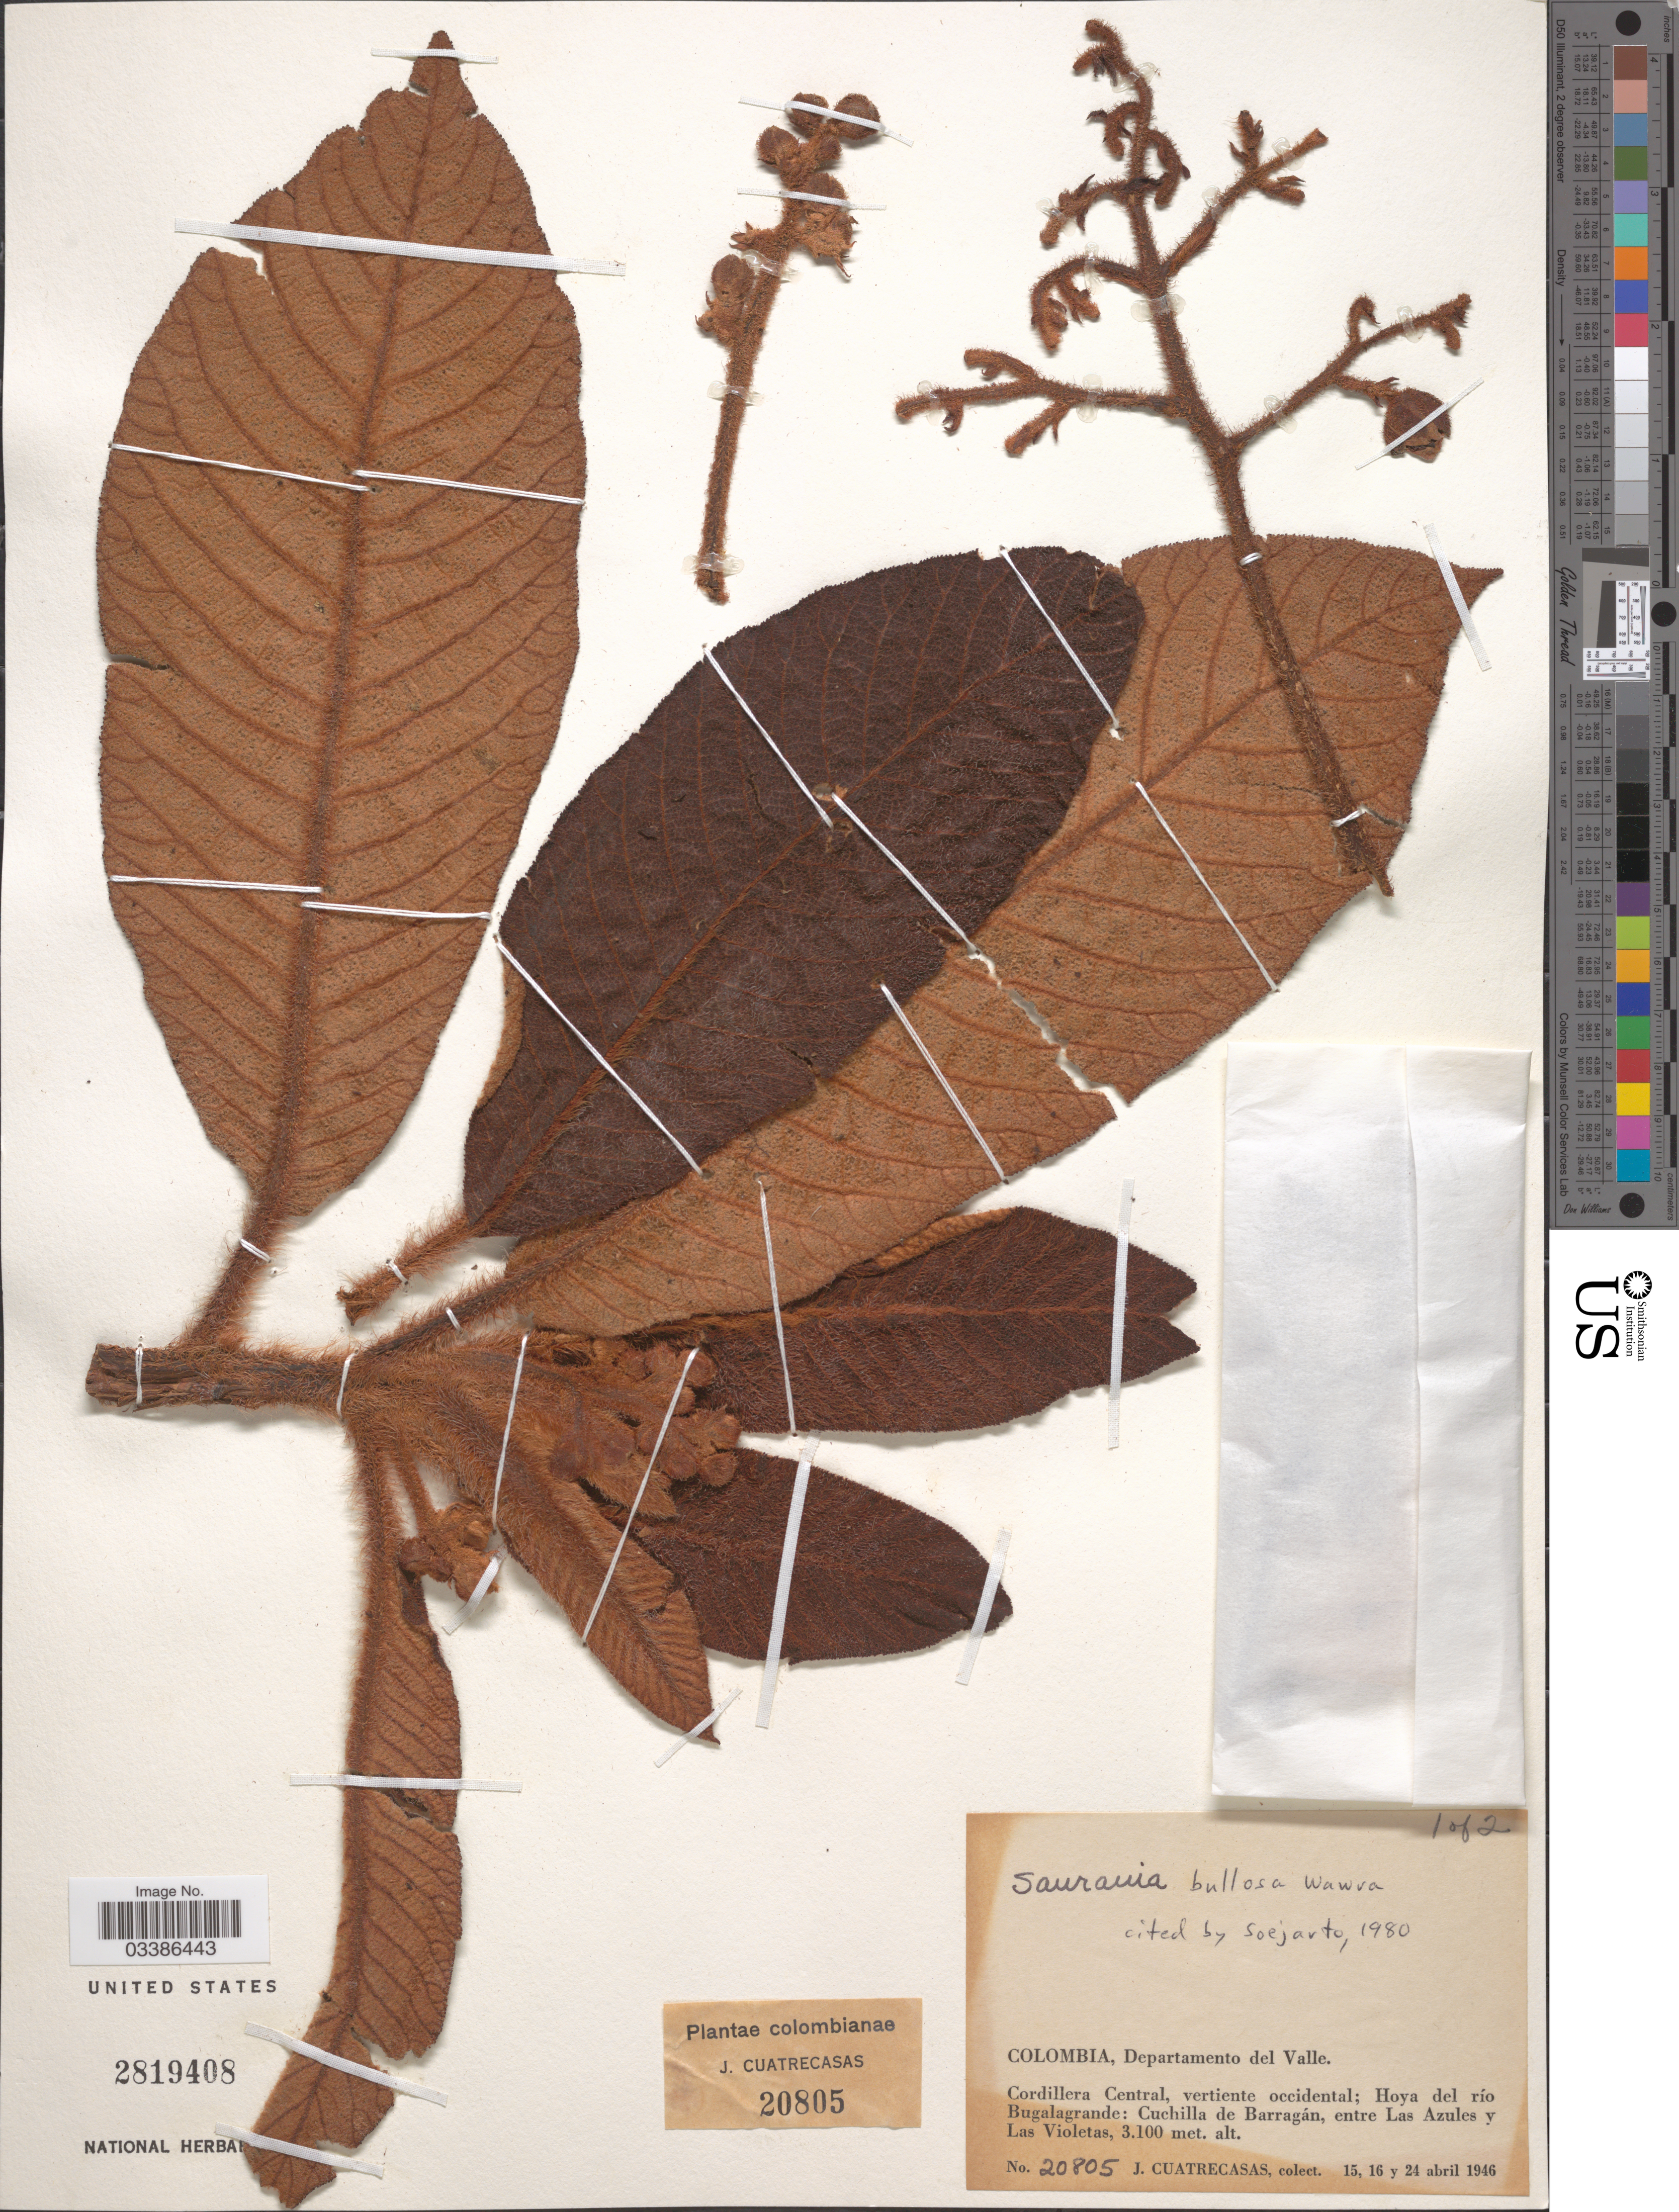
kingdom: Plantae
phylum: Tracheophyta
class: Magnoliopsida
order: Ericales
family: Actinidiaceae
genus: Saurauia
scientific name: Saurauia bullosa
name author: Wawra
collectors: J. Cuatrecasas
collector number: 20805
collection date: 1946-04-15/1946-04-24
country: Colombia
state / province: Valle del Cauca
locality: Departamento del Valle. Cordillera Central, vertiente occidental; Hoya del río Bugalagrande: Cuchilla de Barragán, entre Las Azules y Las Violetas.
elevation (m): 3100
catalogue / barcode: US 2819408